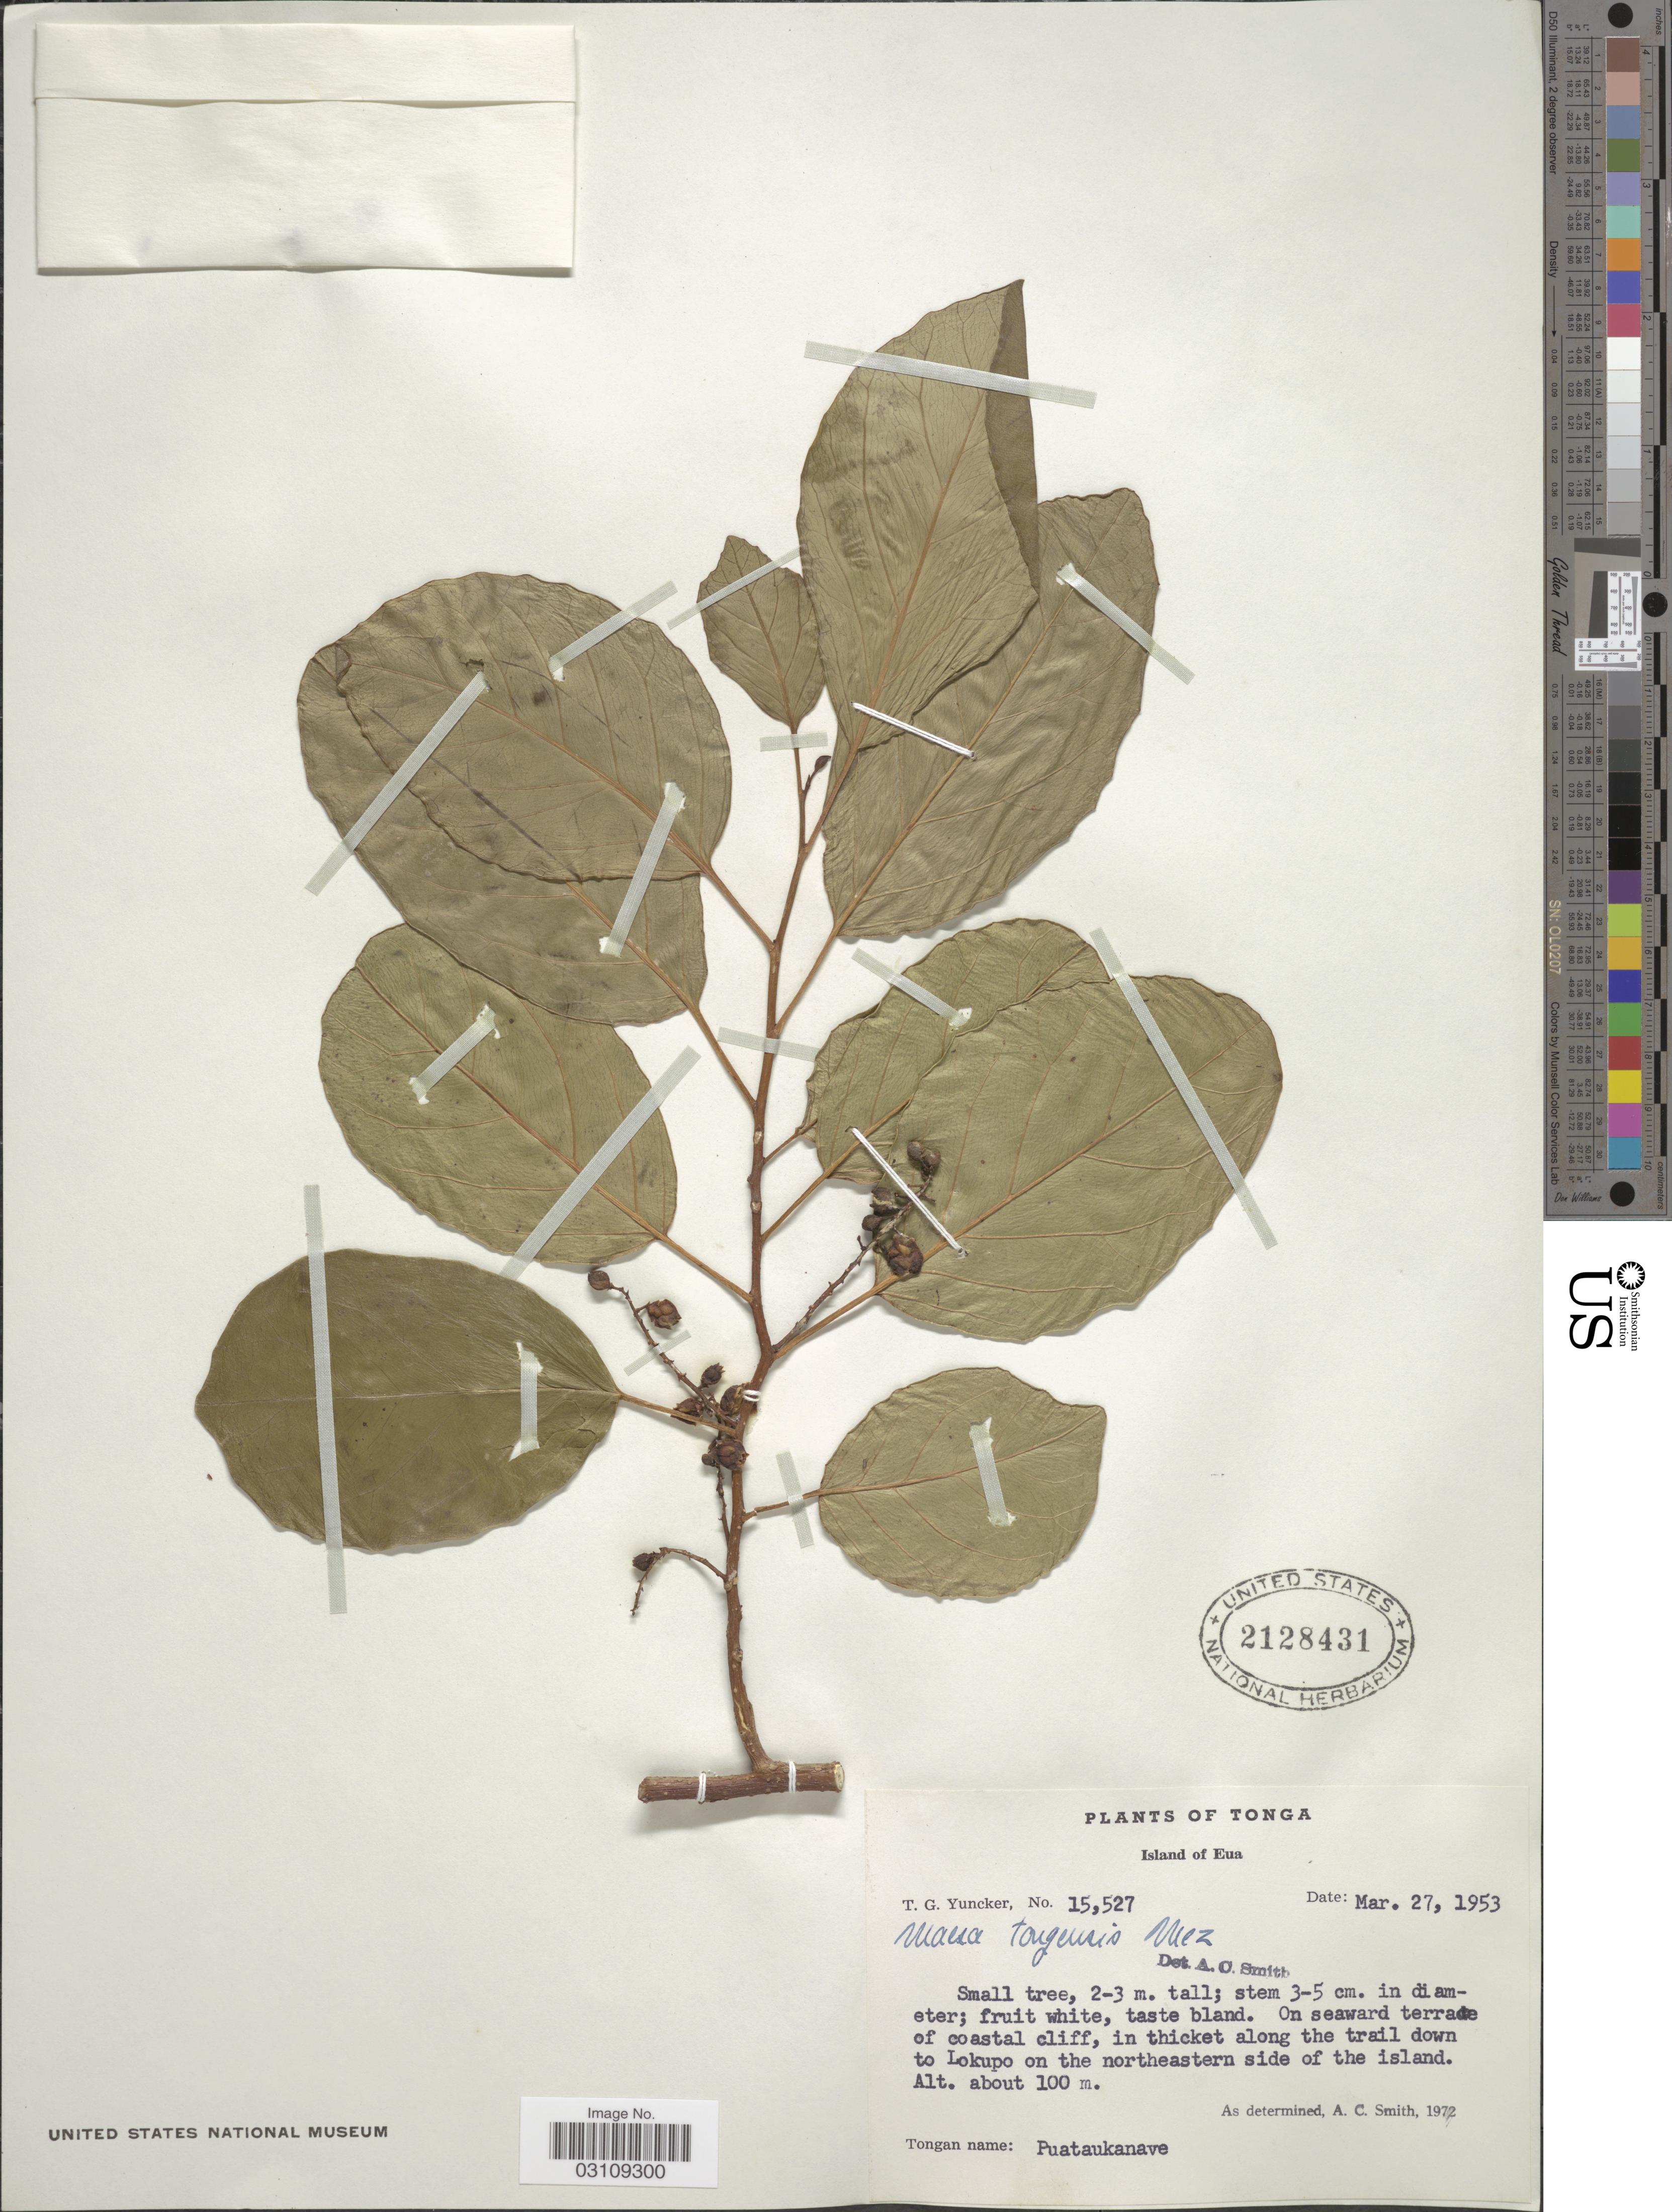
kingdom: Plantae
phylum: Tracheophyta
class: Magnoliopsida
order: Ericales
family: Primulaceae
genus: Maesa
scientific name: Maesa tongensis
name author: Mez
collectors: T. G. Yuncker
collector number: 15527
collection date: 1953-03-27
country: Tonga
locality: Island of Eua. On seaward terrace of coastal cliff, in thicket along the trail down to Lokupo on the northeastern side of the island.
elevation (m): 100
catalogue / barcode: US 2128431